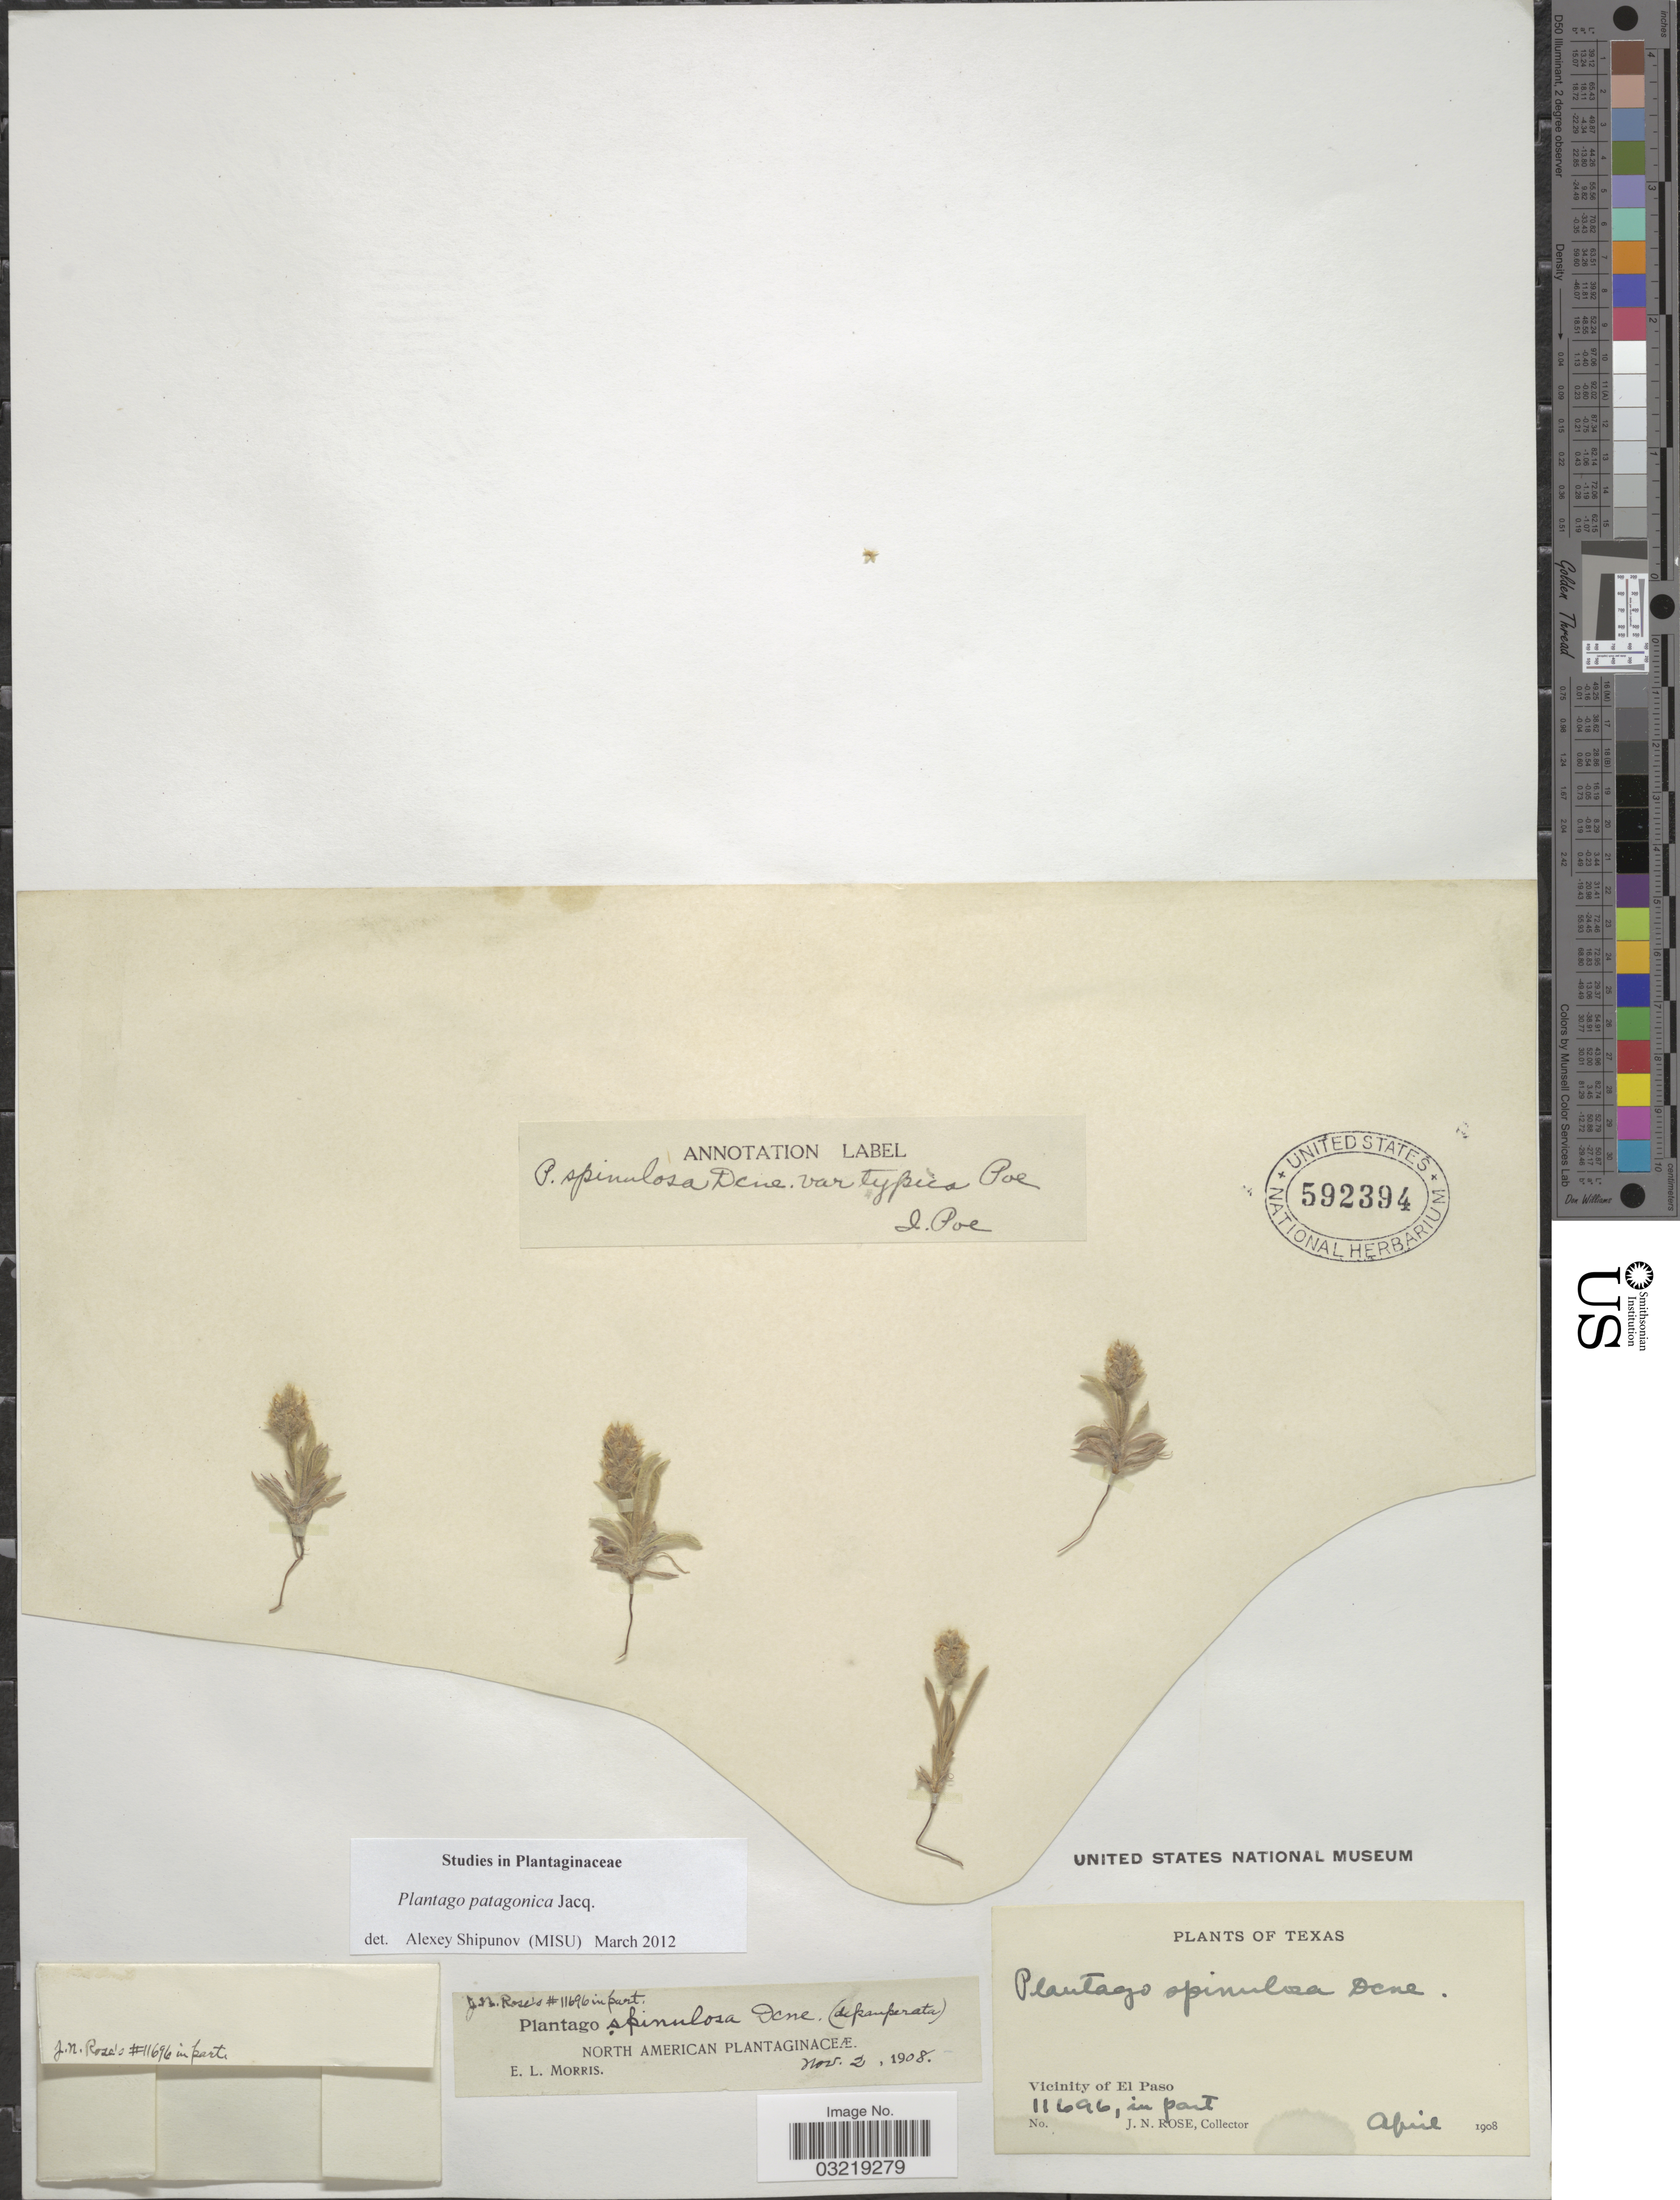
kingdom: Plantae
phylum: Tracheophyta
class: Magnoliopsida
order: Lamiales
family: Plantaginaceae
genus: Plantago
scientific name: Plantago patagonica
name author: Jacq.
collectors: J. N. Rose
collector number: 11696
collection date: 1908-04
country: United States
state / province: Texas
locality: Vicinity of El Paso.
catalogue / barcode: US 592394